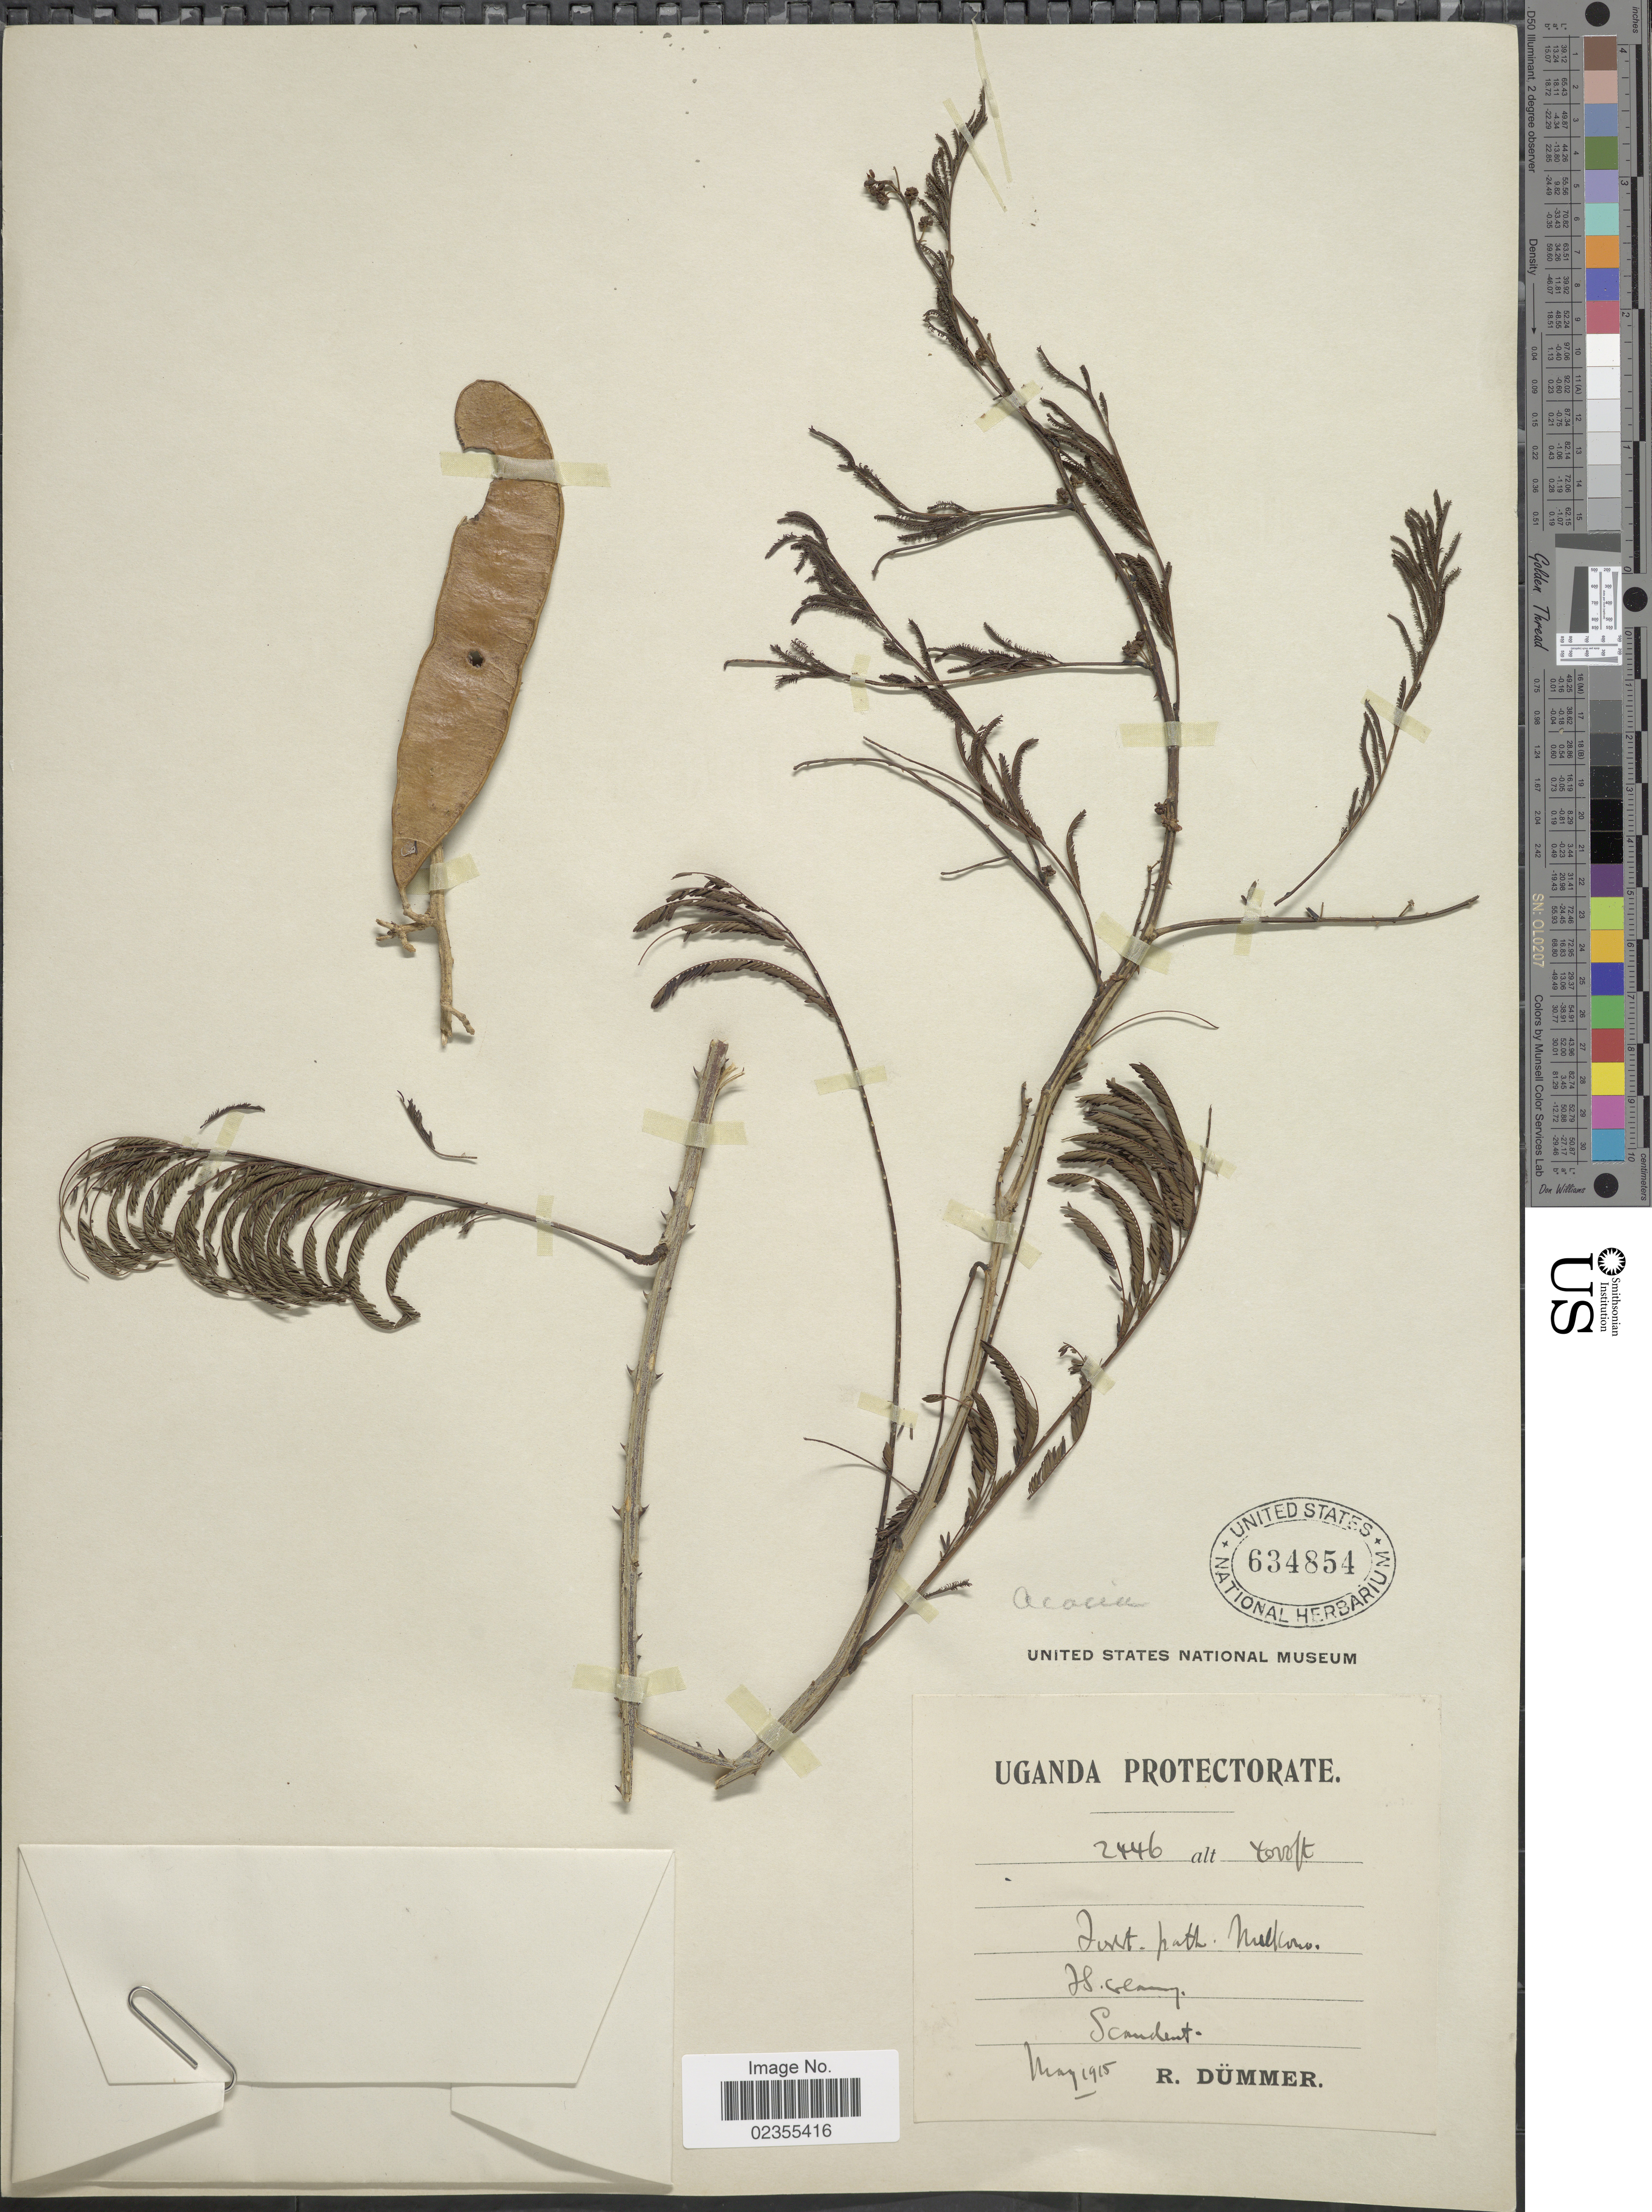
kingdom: Plantae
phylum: Tracheophyta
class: Magnoliopsida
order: Fabales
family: Fabaceae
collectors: R. A. Dümmer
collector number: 2446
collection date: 1915-05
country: Uganda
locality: Uganda Protectorate, Fort. path [illegible text]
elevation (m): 1219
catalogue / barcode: US 634854